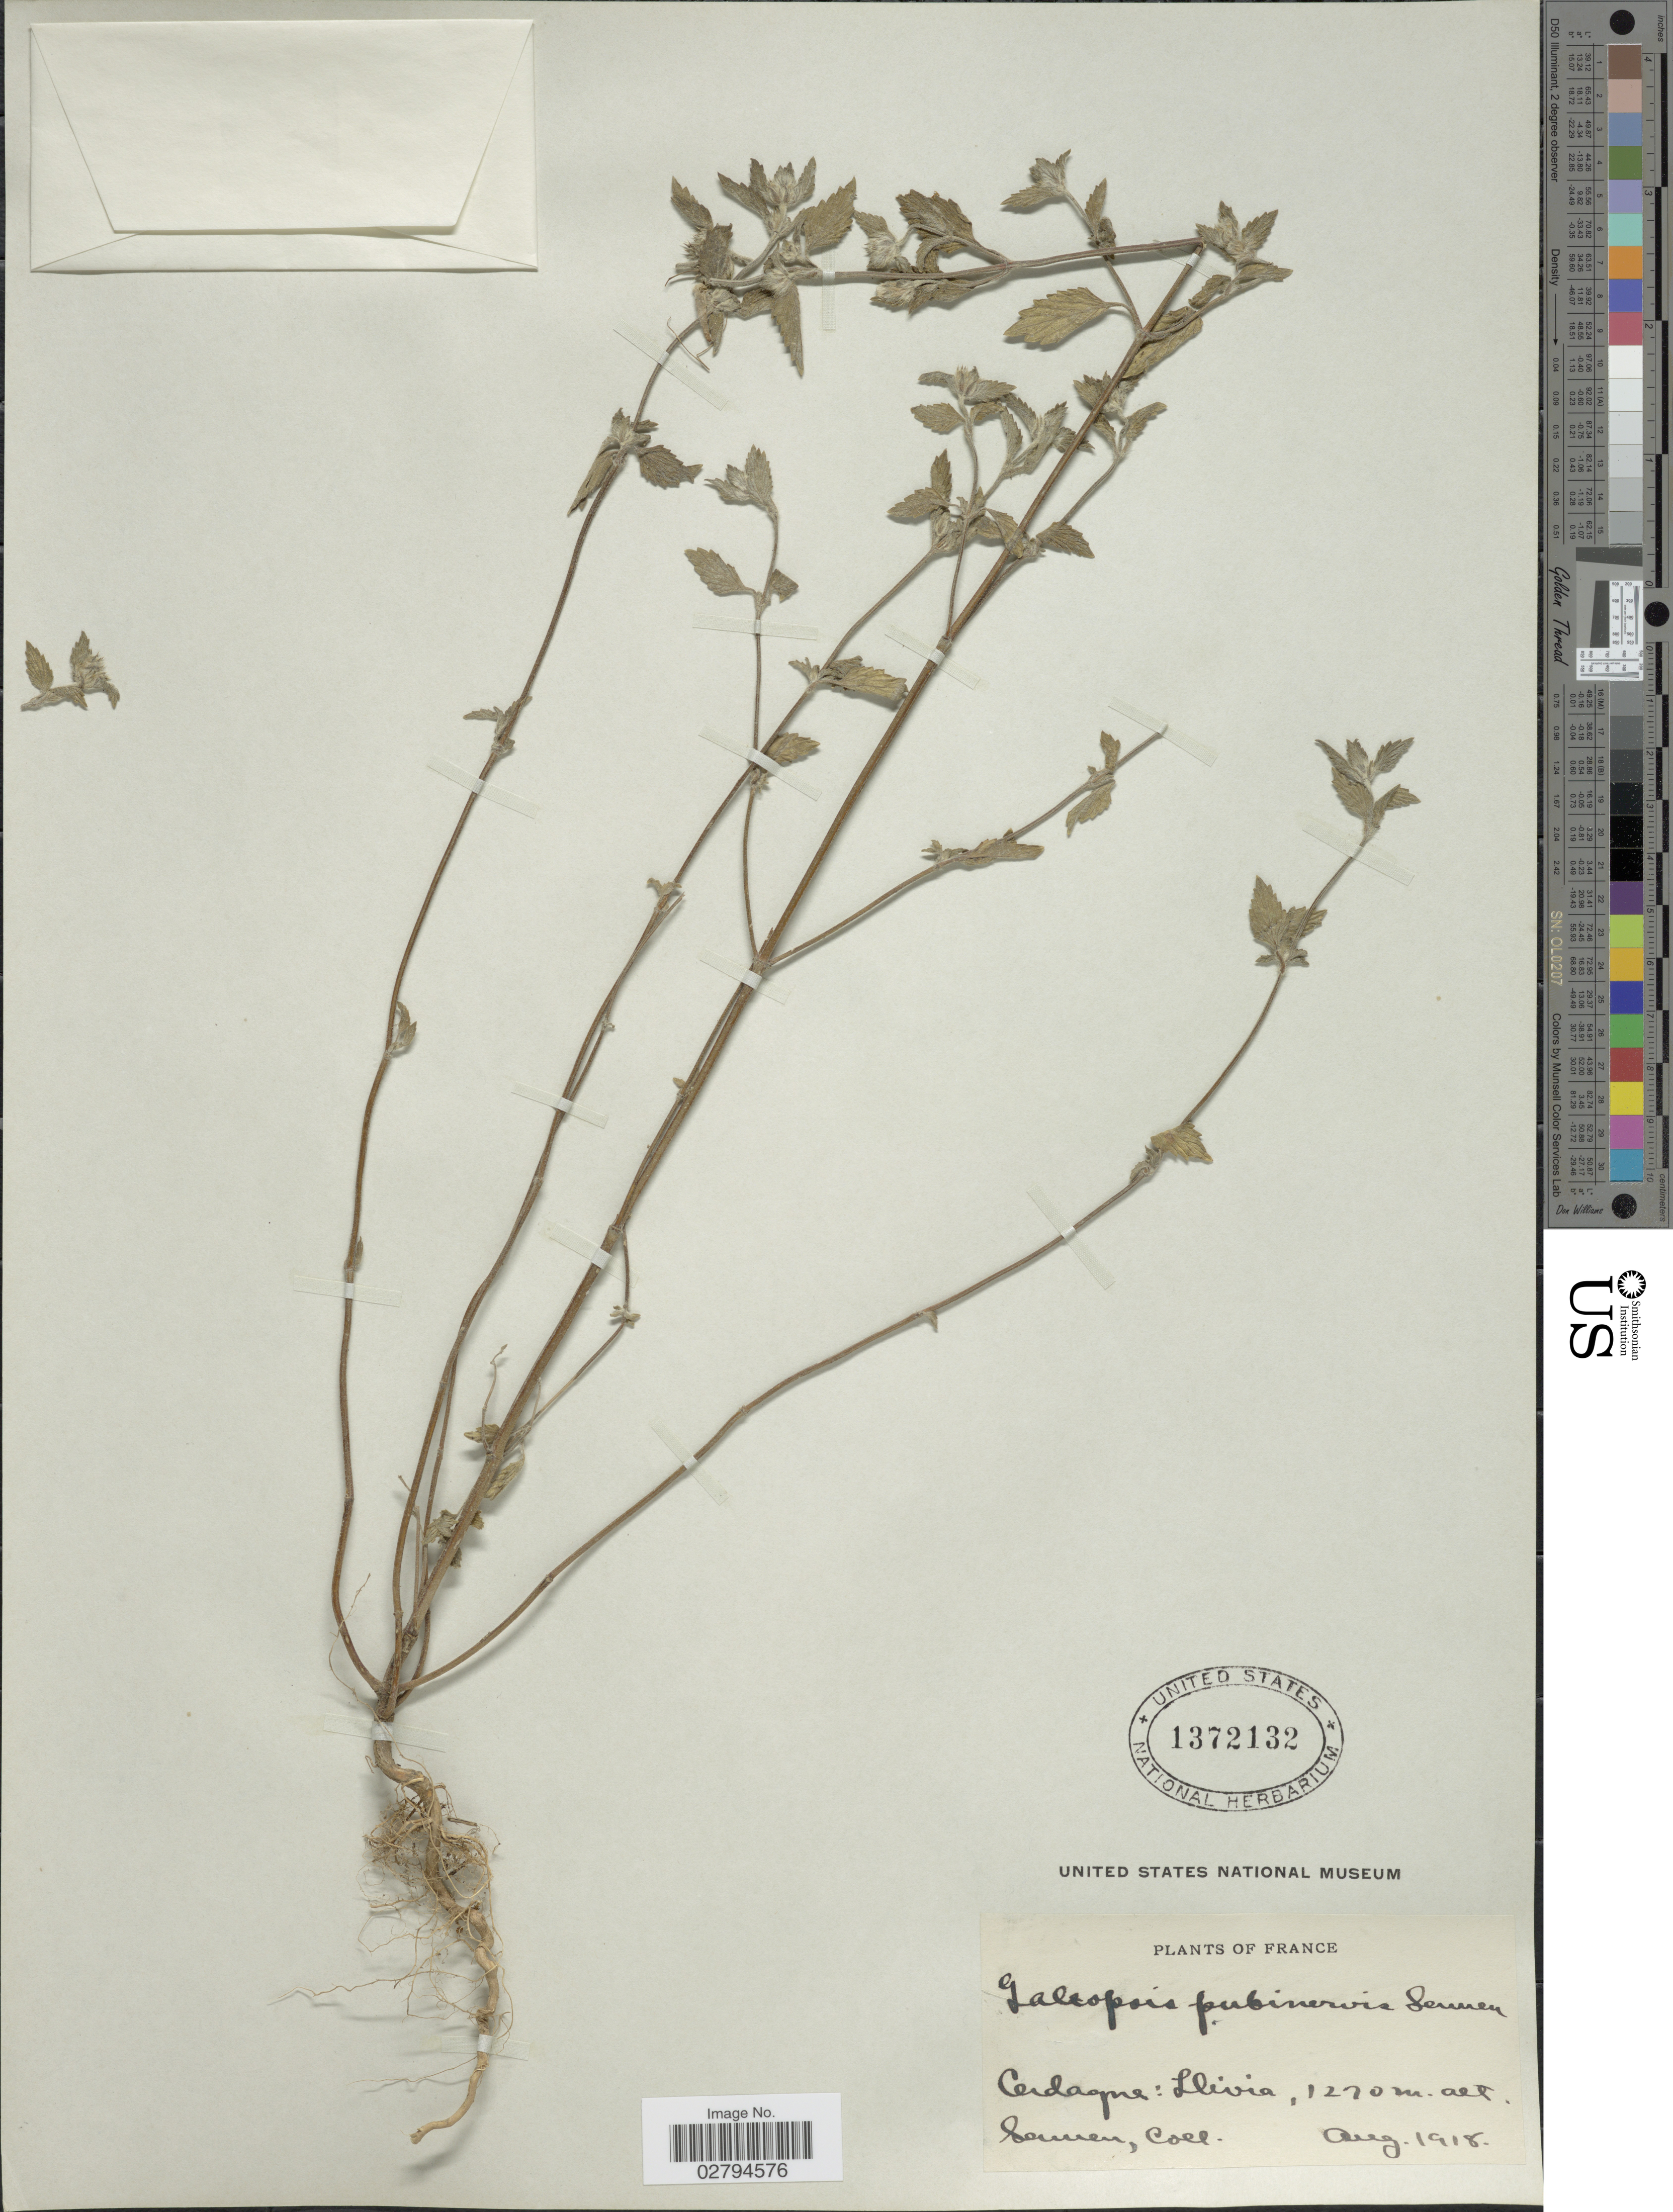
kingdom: Plantae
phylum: Tracheophyta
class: Magnoliopsida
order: Lamiales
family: Lamiaceae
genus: Galeopsis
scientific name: Galeopsis pubinervis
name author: Sennen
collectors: E. Sennen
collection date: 1918-08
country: Spain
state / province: Islas Baleares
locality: Cerdagne: Llivia.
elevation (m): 1270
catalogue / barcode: US 1372132